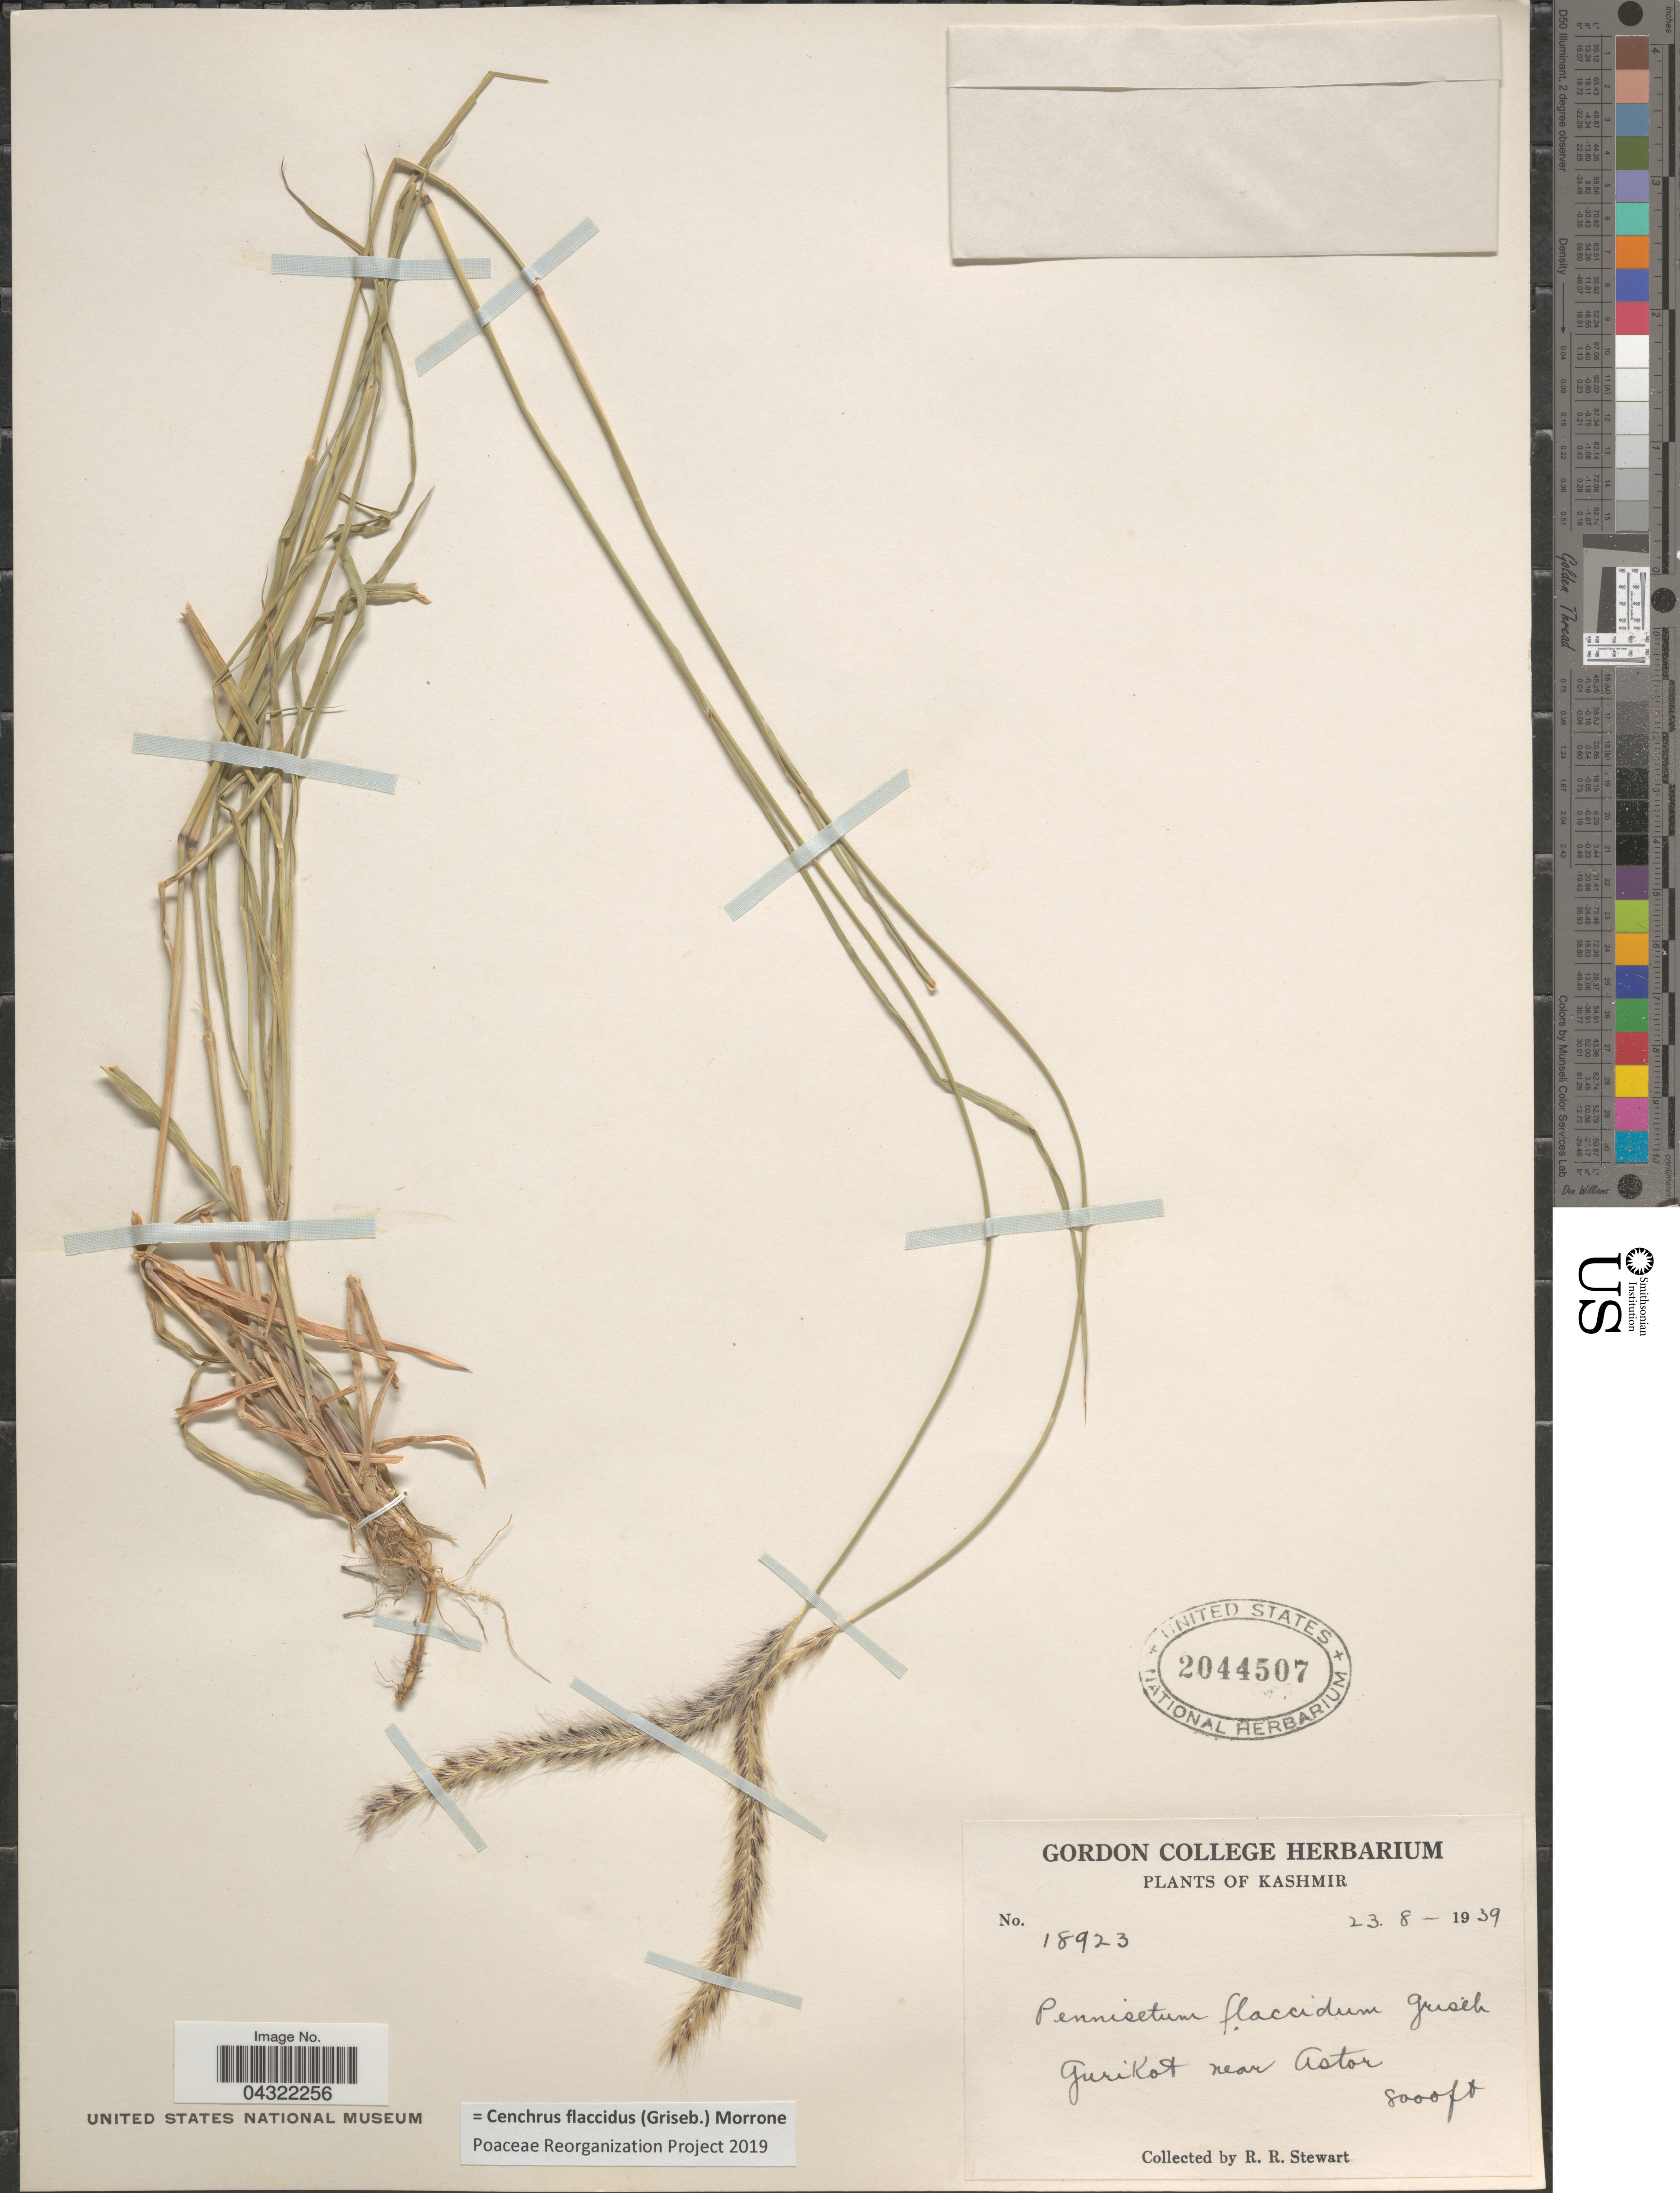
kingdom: Plantae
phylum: Tracheophyta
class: Liliopsida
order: Poales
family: Poaceae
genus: Cenchrus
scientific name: Cenchrus flaccidus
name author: (Griseb.) Morrone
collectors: R. Stewart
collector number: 18923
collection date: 1939-08-23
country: India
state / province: Jammu and Kashmir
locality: Kashmir. Gurikot near Astor.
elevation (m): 2438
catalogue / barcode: US 2044507